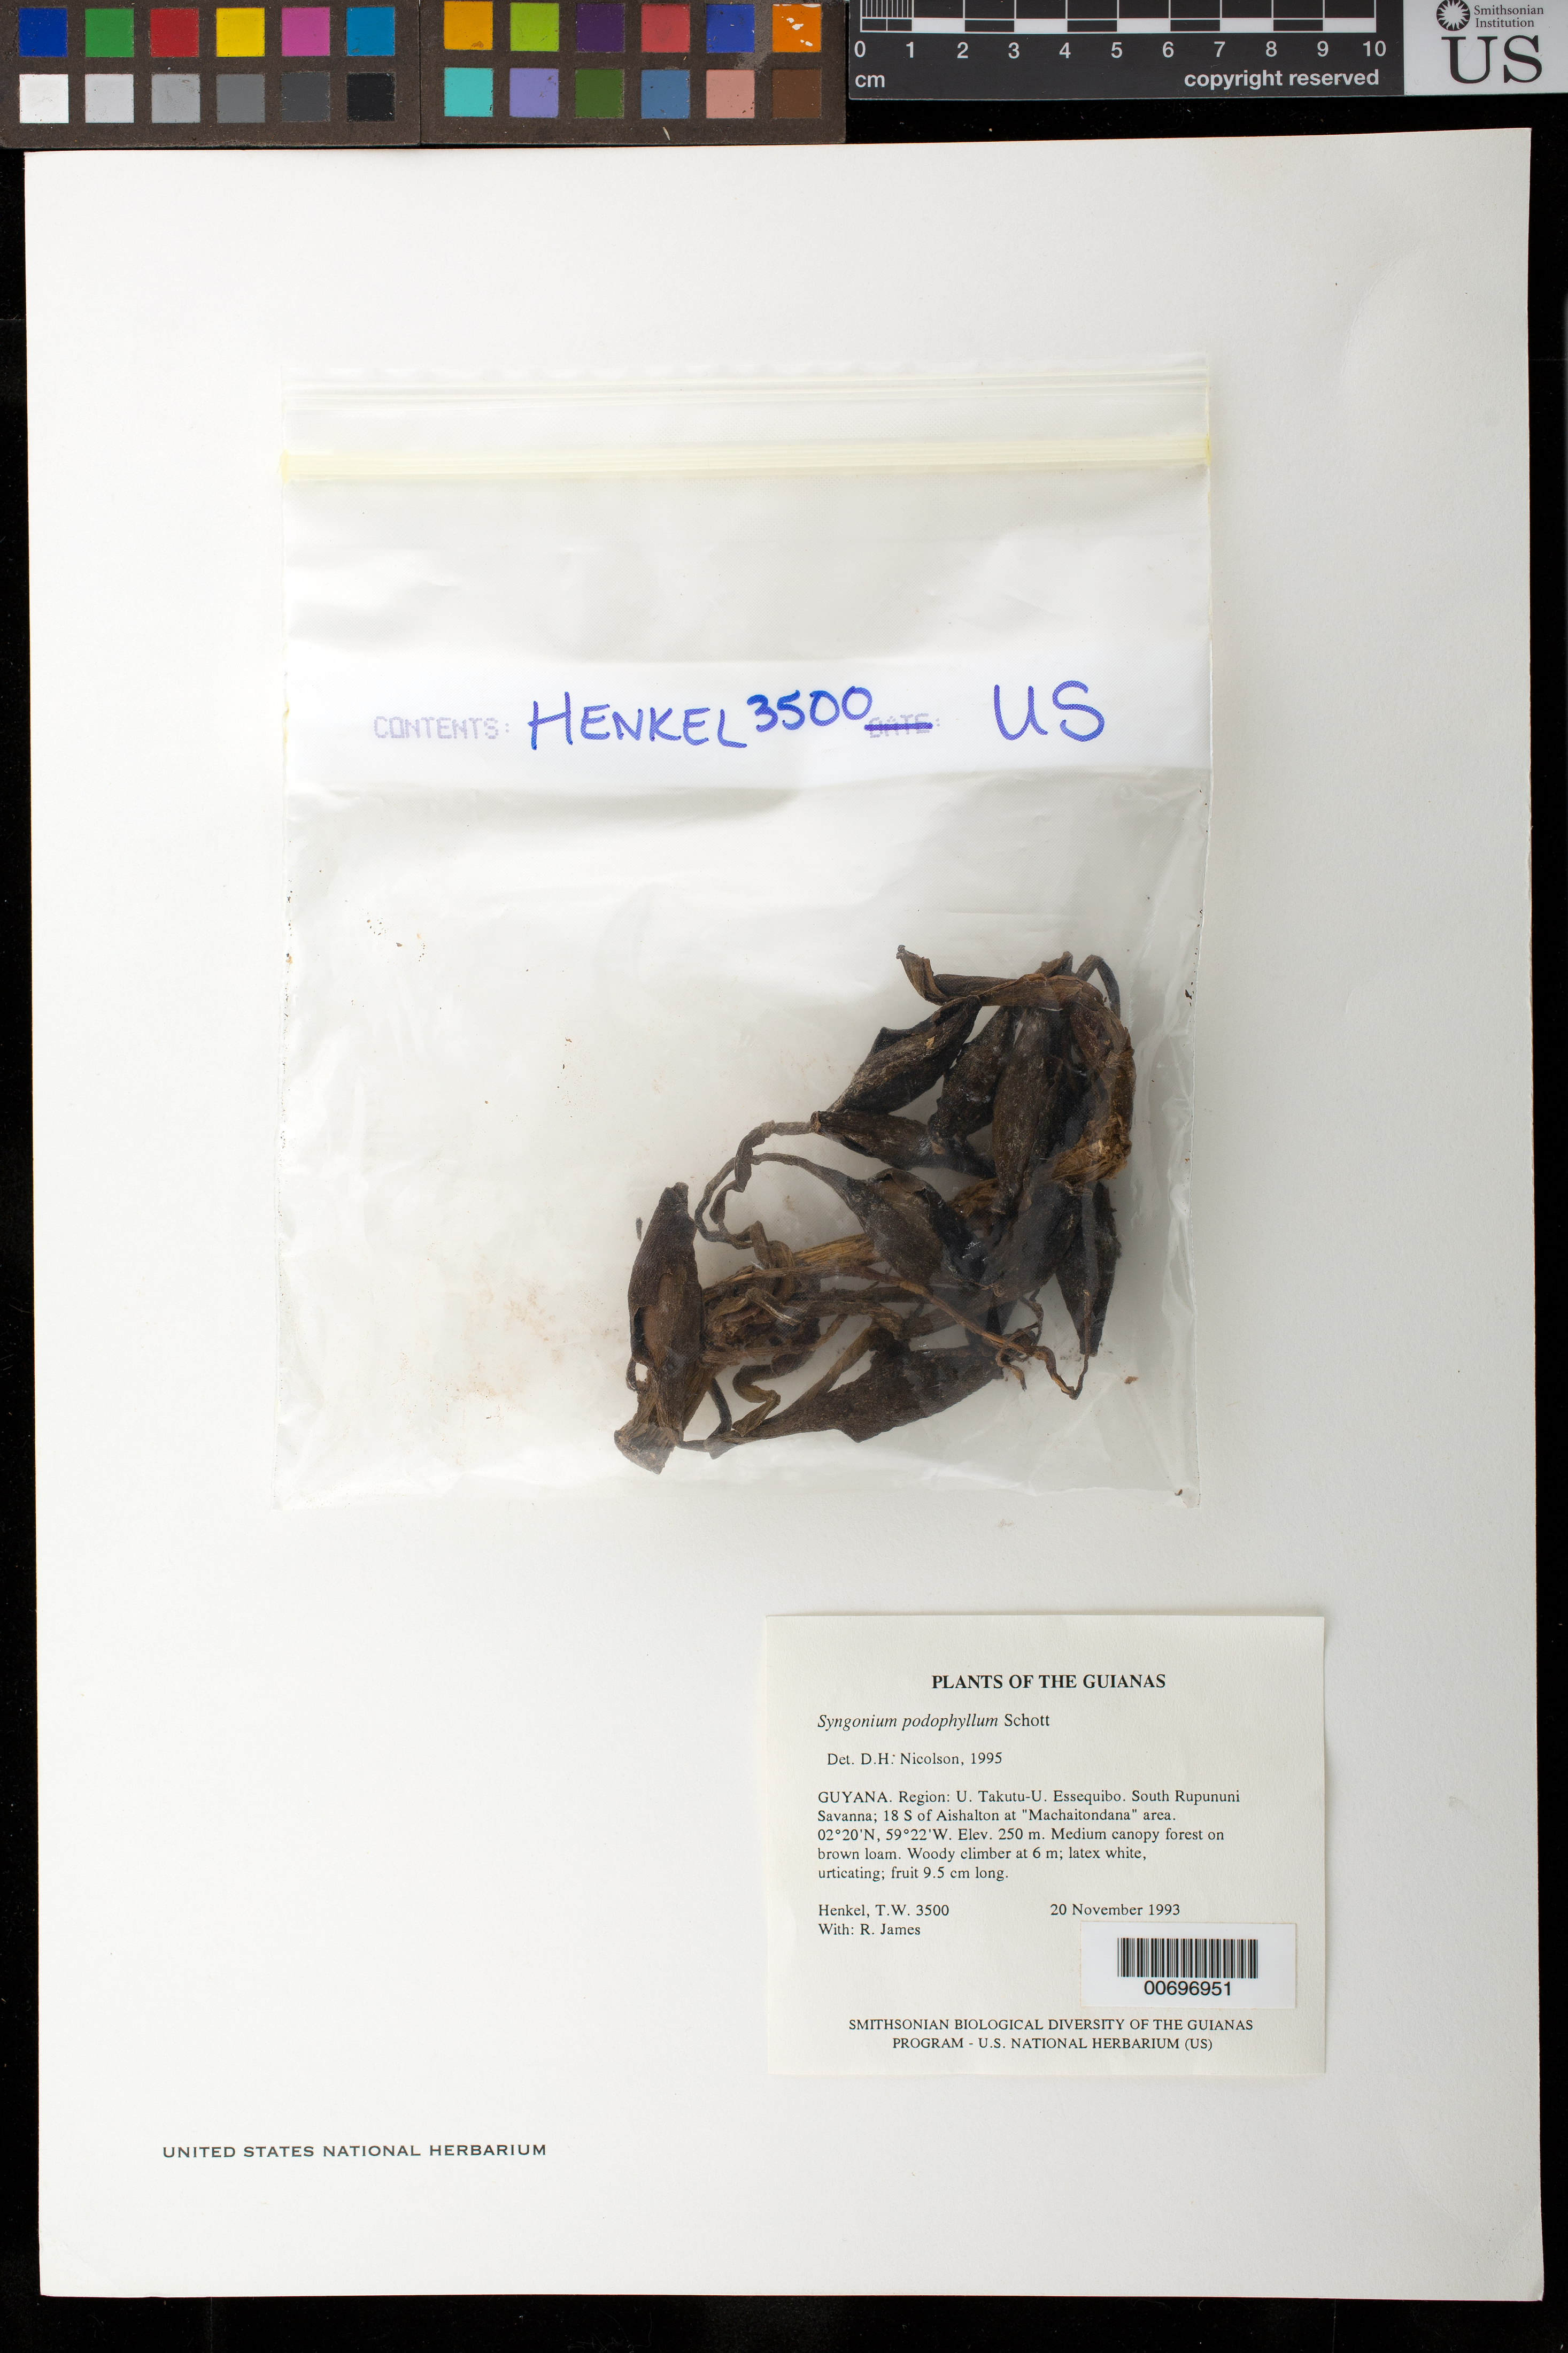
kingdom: Plantae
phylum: Tracheophyta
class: Liliopsida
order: Alismatales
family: Araceae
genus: Syngonium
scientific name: Syngonium podophyllum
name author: Schott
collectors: T. Henkel & R. James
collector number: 3500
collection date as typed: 20 November 1993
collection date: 1993-11-20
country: Guyana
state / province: U. Takutu-U. Essequibo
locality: South Rupununi Savanna; 18 S of Aishalton at "Machaitondana" area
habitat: Medium canopy forest on brown loam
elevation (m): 250